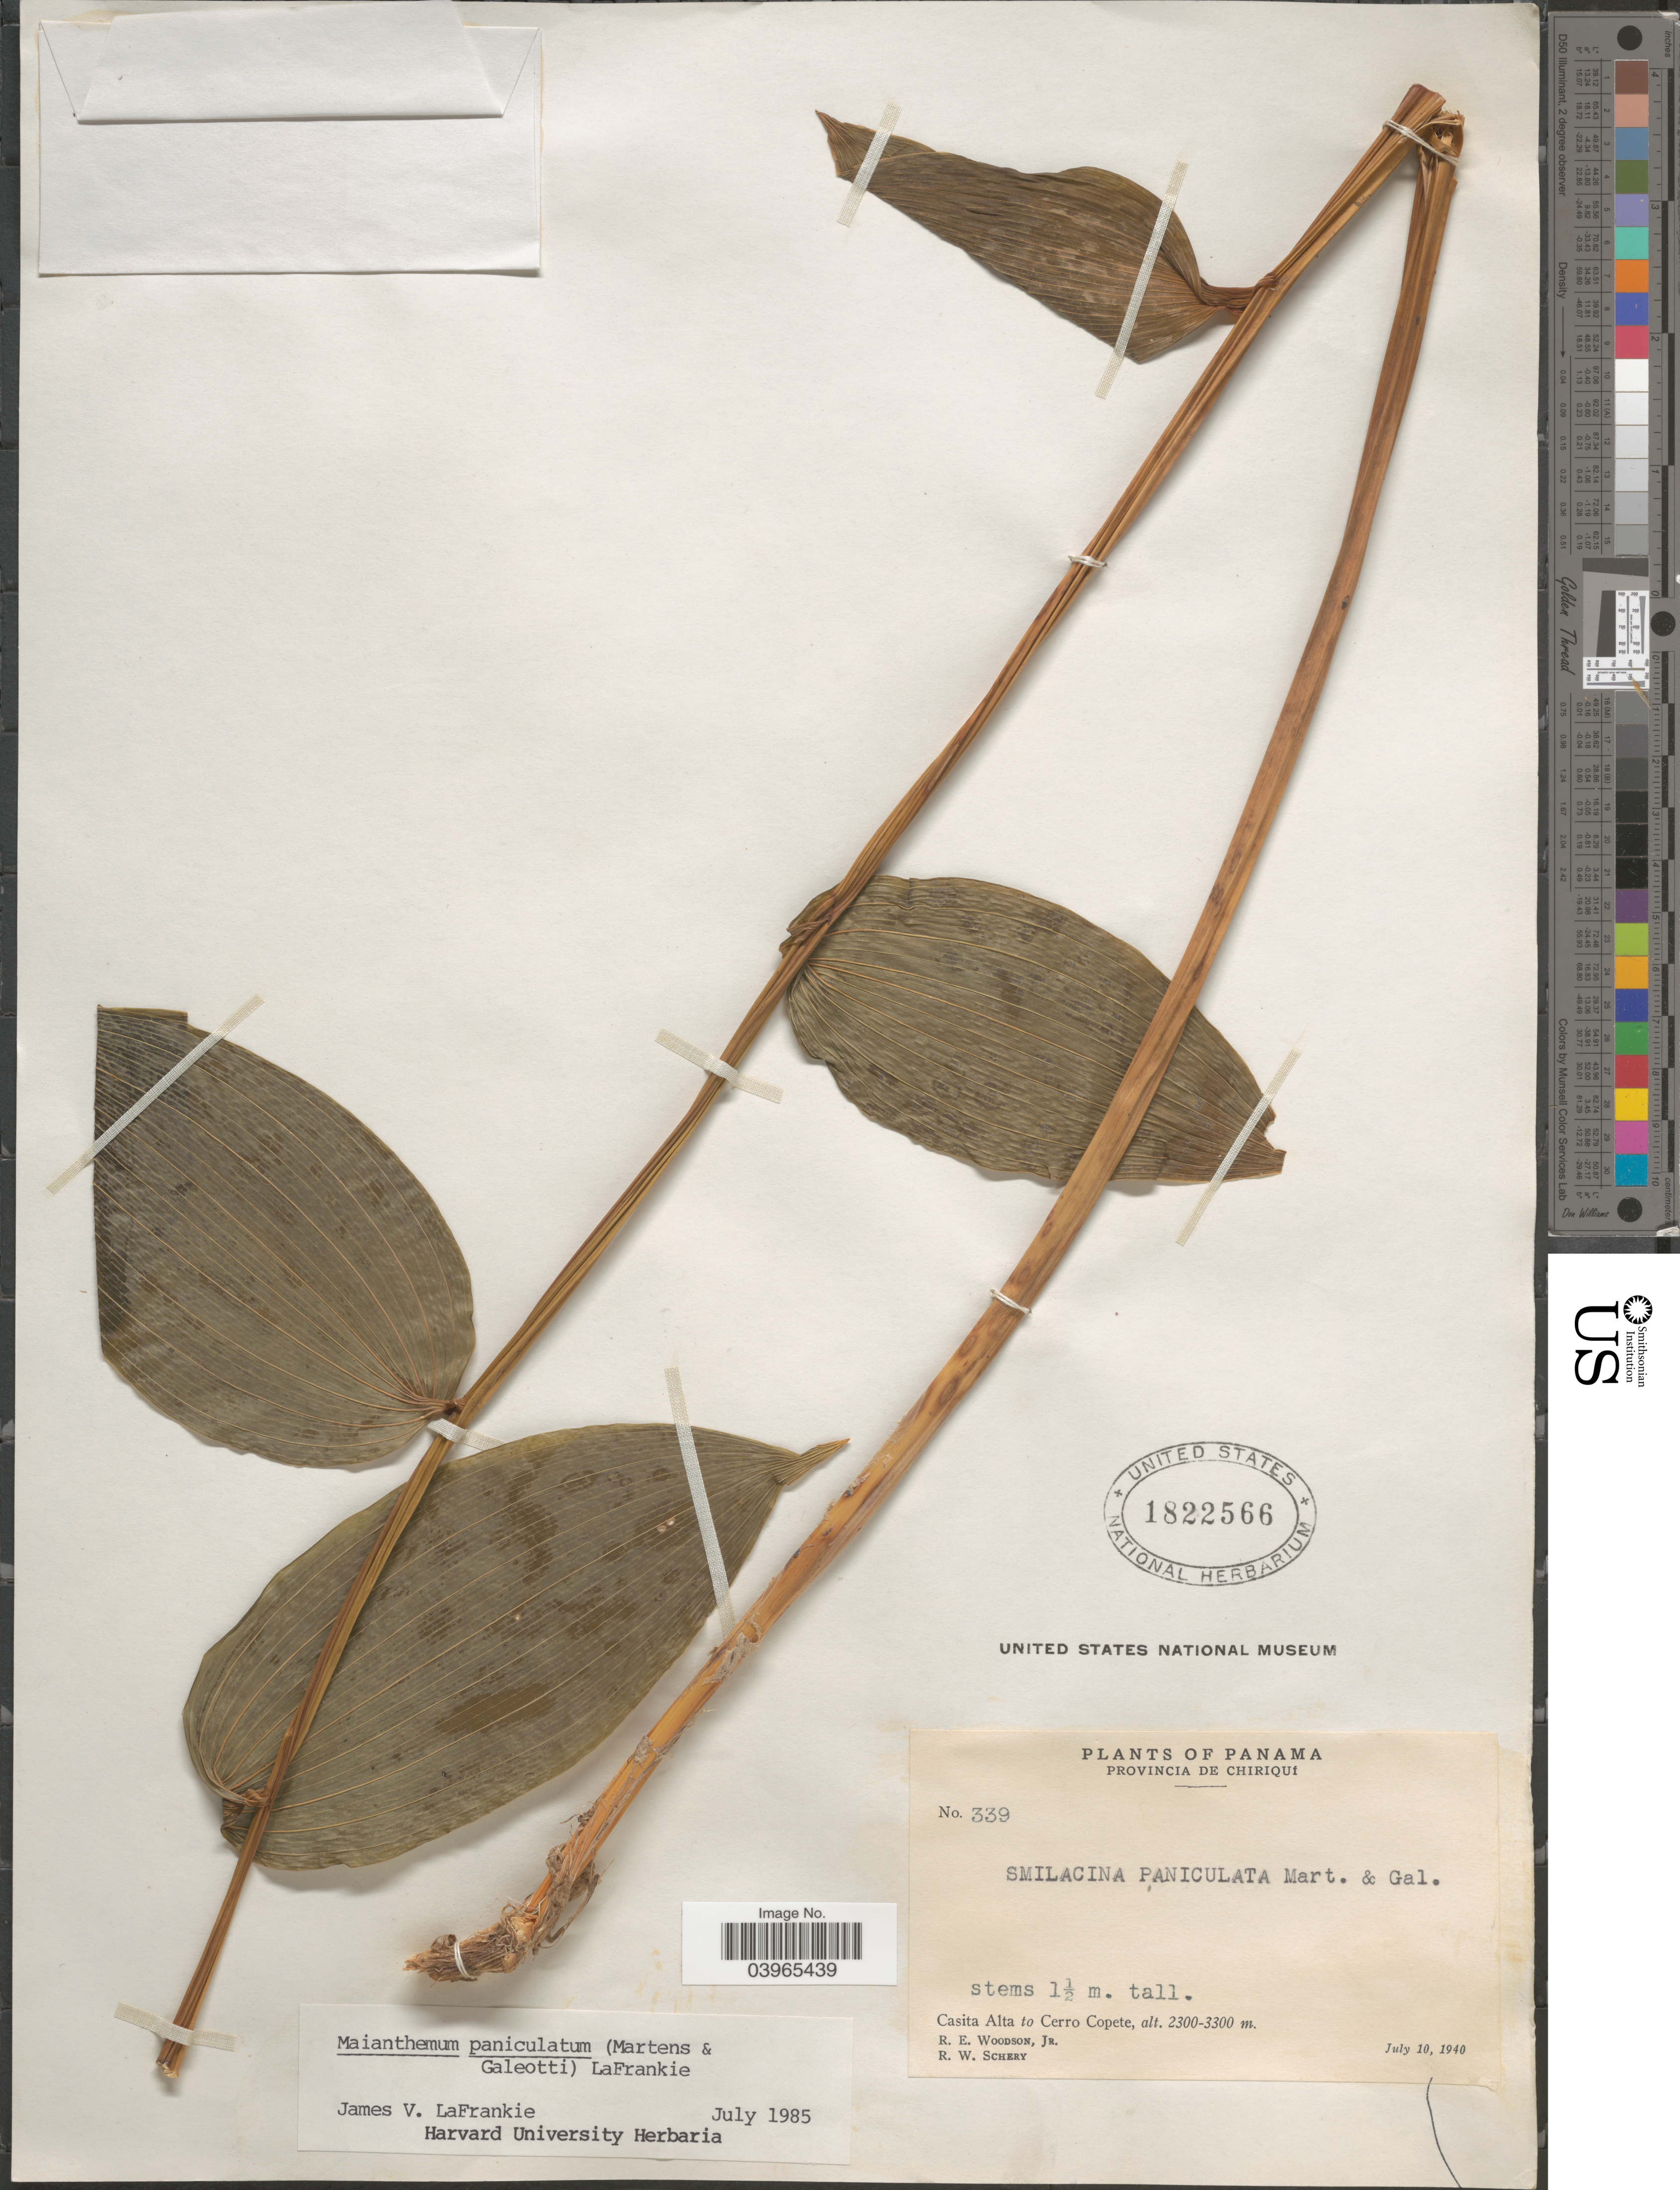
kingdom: Plantae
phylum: Tracheophyta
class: Liliopsida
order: Asparagales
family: Asparagaceae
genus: Maianthemum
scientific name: Maianthemum paniculatum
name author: (M. Martens & Galeotti) LaFrankie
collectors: R. E. Woodson & R. W. Schery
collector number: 339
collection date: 1940-07-10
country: Panama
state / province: Chiriqui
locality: Casita Alta to Cerro Copete.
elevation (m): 2300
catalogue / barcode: US 1822566